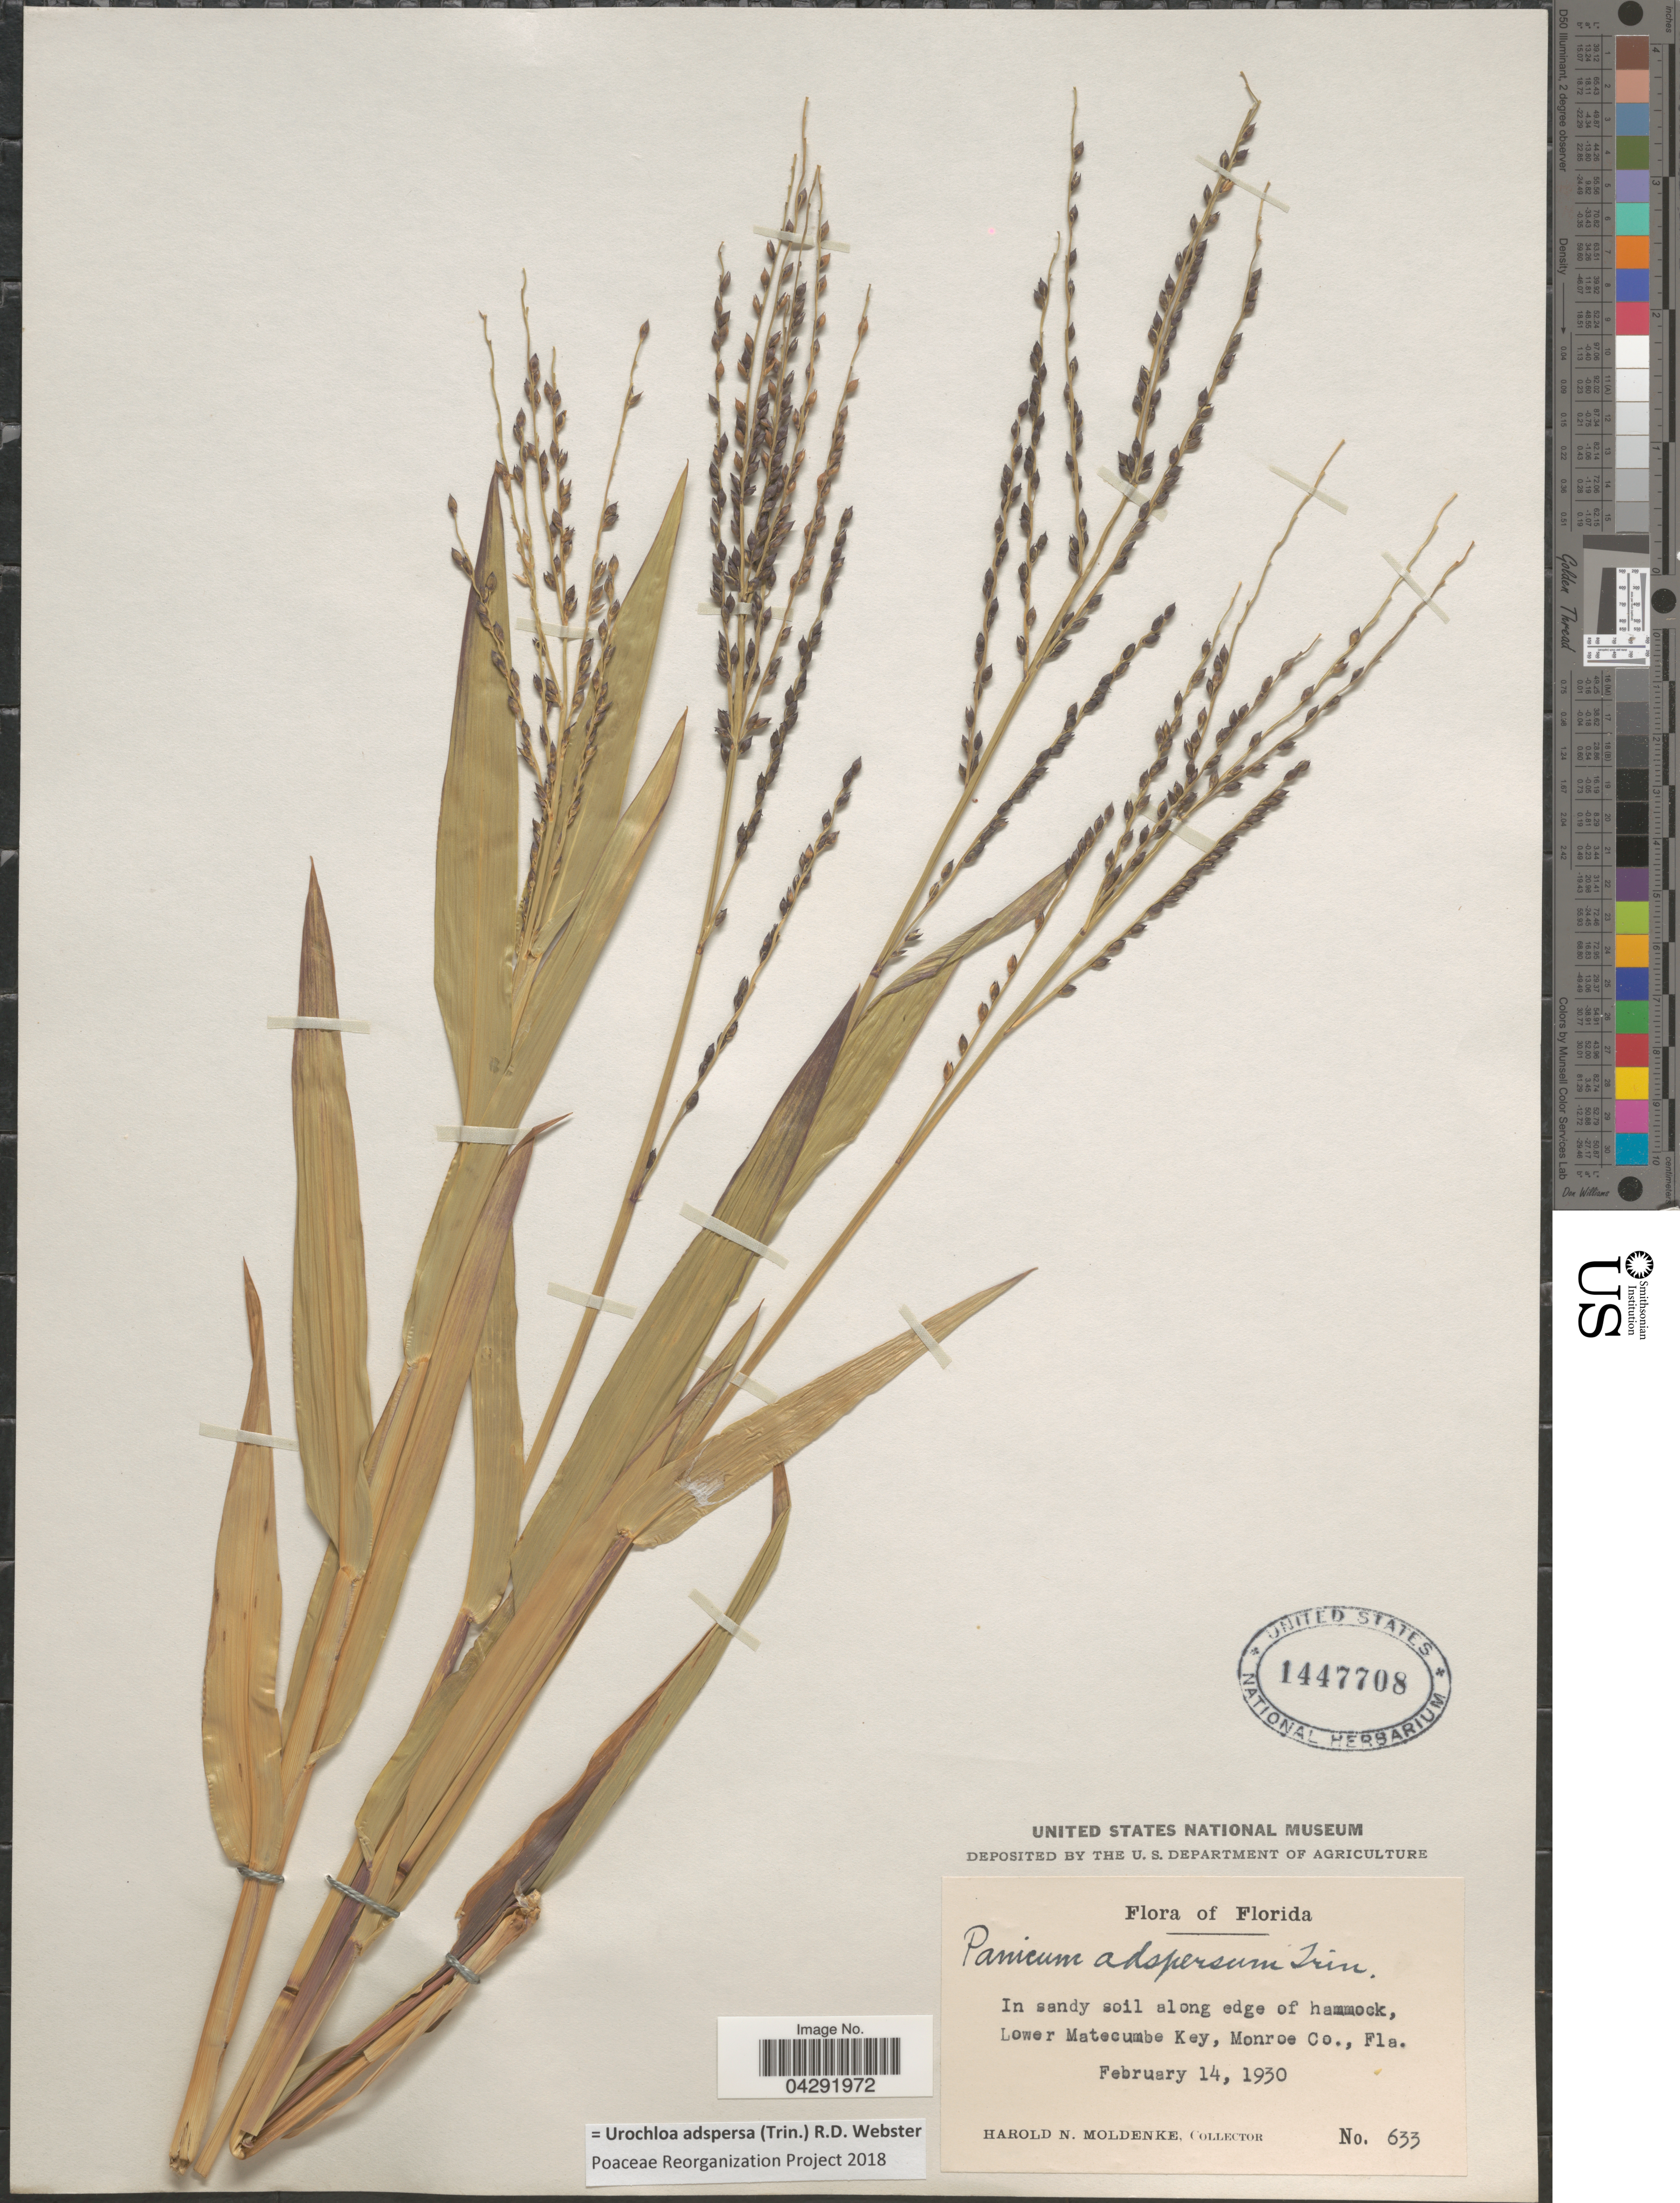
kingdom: Plantae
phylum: Tracheophyta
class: Liliopsida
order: Poales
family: Poaceae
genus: Urochloa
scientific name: Urochloa adspersa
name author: (Trin.) R.D. Webster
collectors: H. N. Moldenke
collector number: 633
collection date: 1930-02-14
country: United States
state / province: Florida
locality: In sandy soil along edge of hammock, Lower Matecumbe Key, Monroe Co.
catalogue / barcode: US 1447708